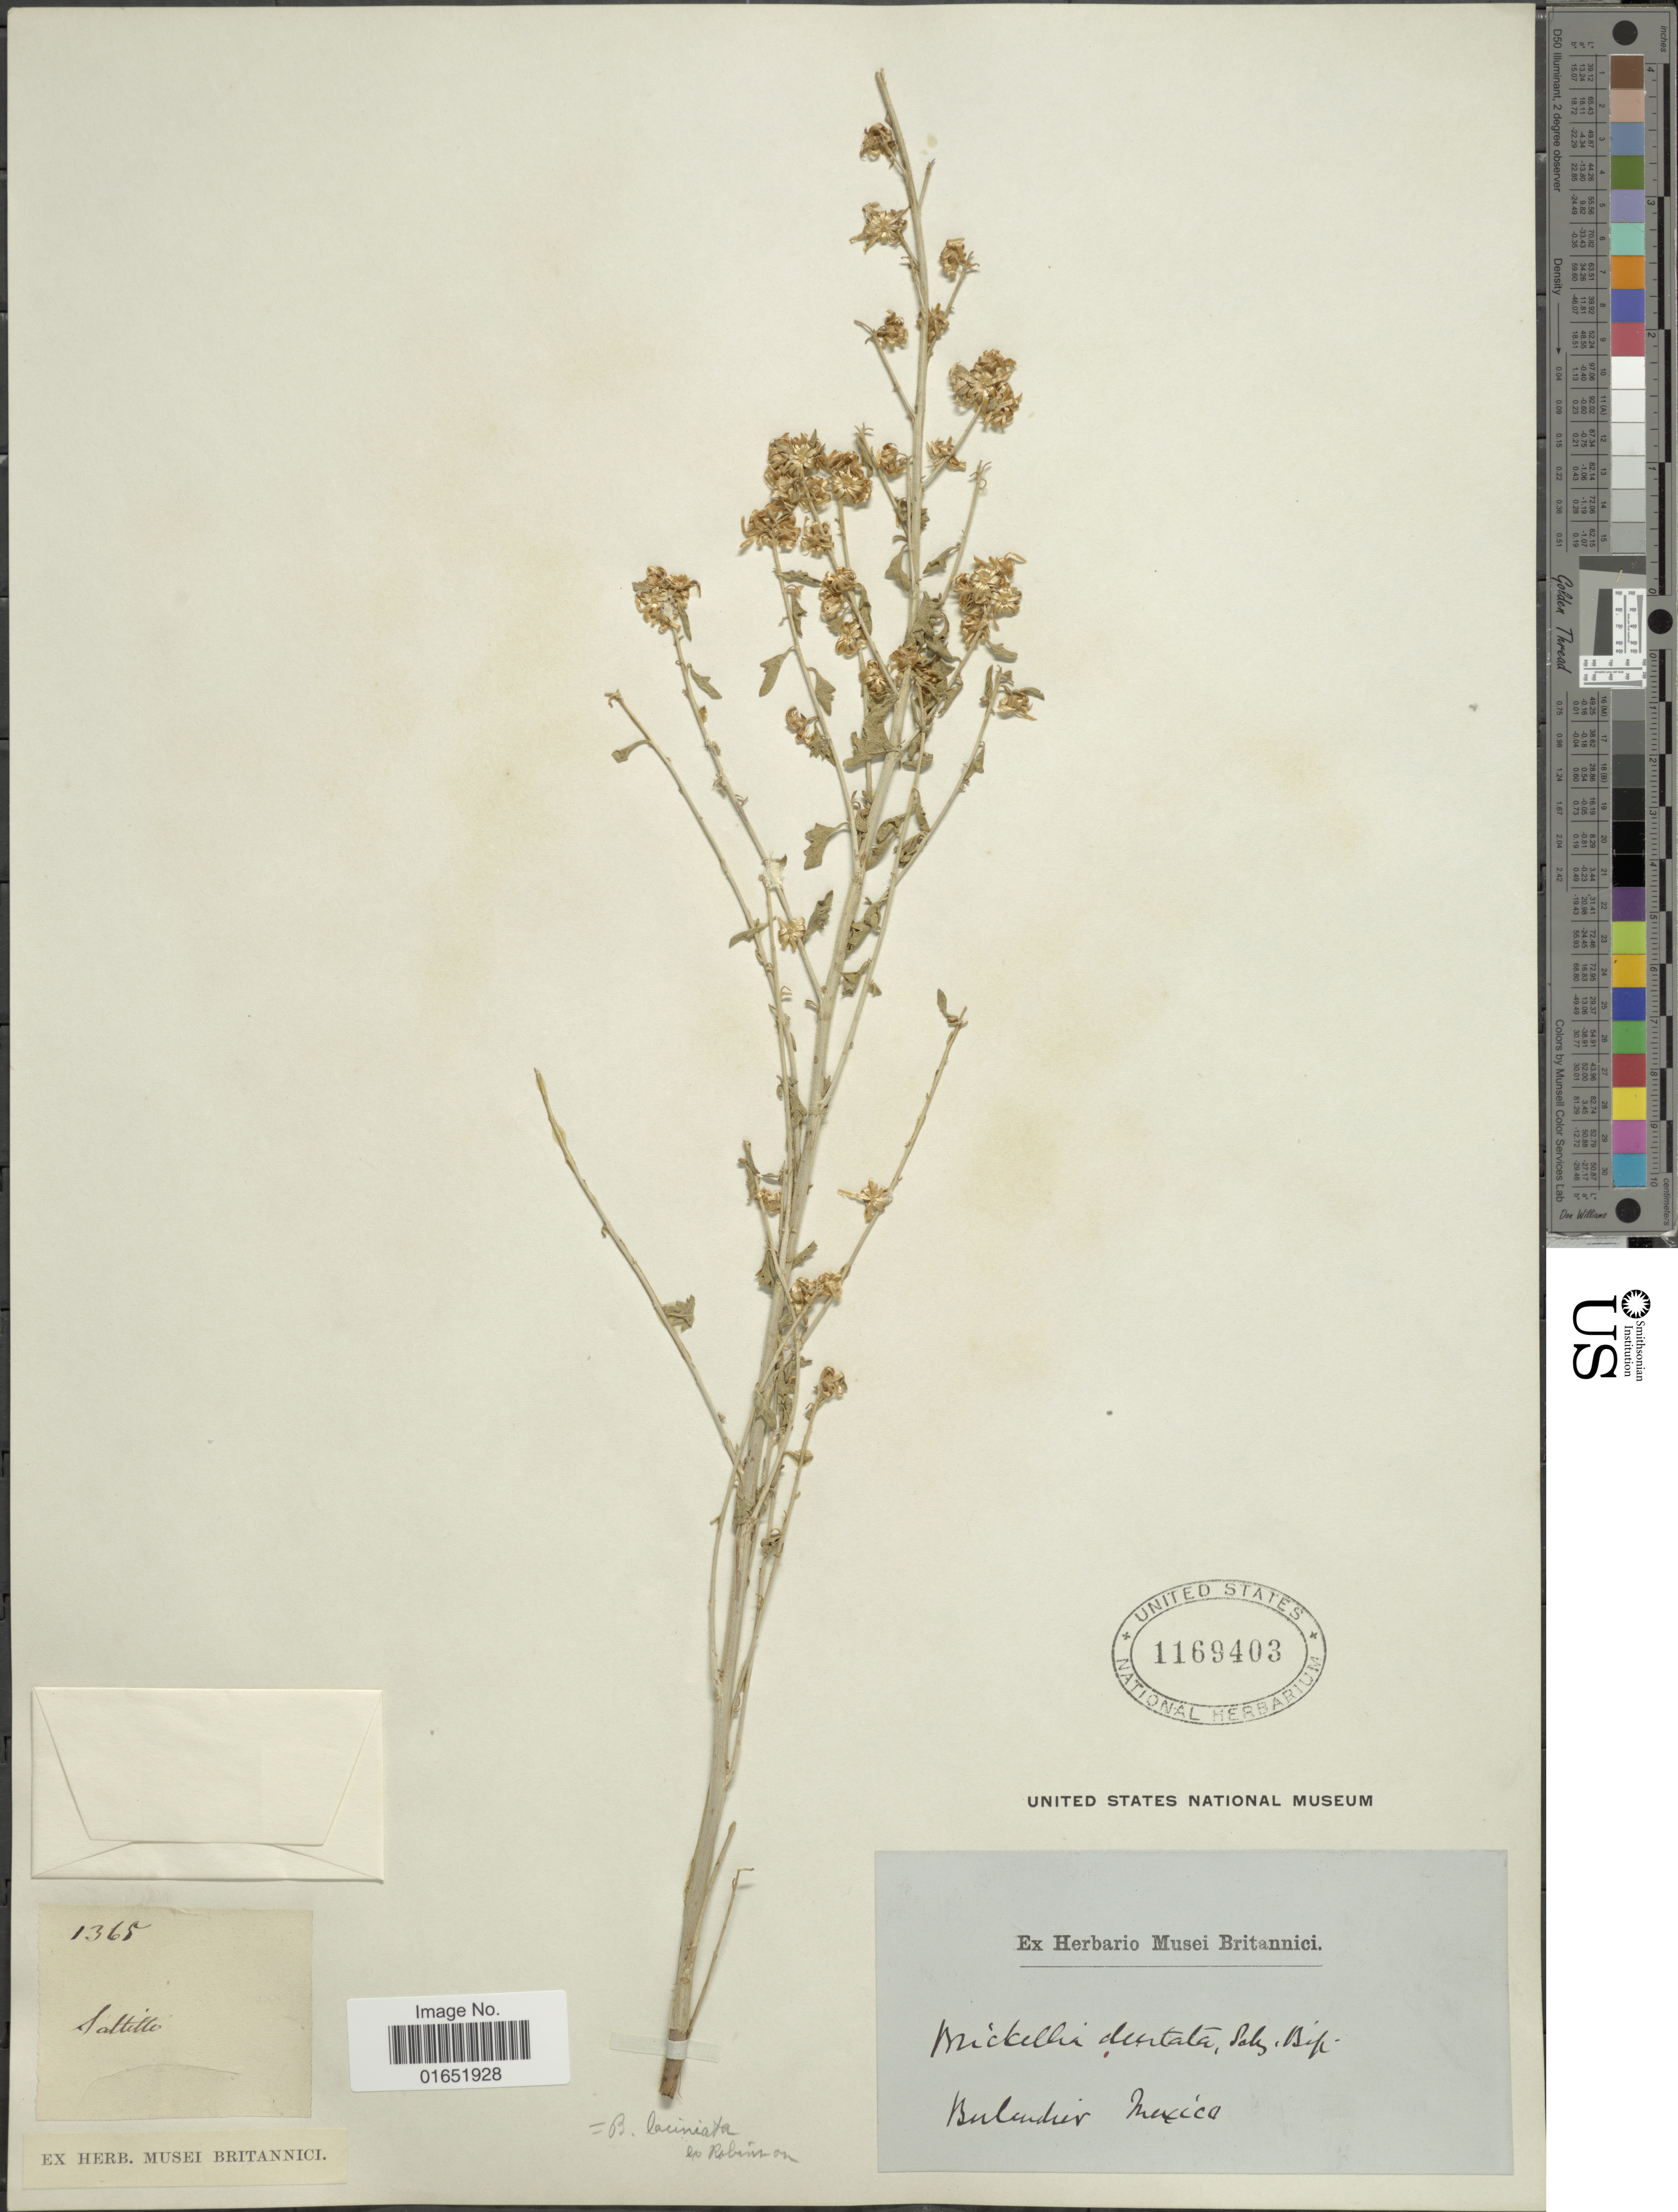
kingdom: Plantae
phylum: Tracheophyta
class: Magnoliopsida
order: Asterales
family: Asteraceae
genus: Brickellia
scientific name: Brickellia laciniata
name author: A. Gray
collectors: -. Bulander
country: Mexico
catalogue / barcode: US 1169403